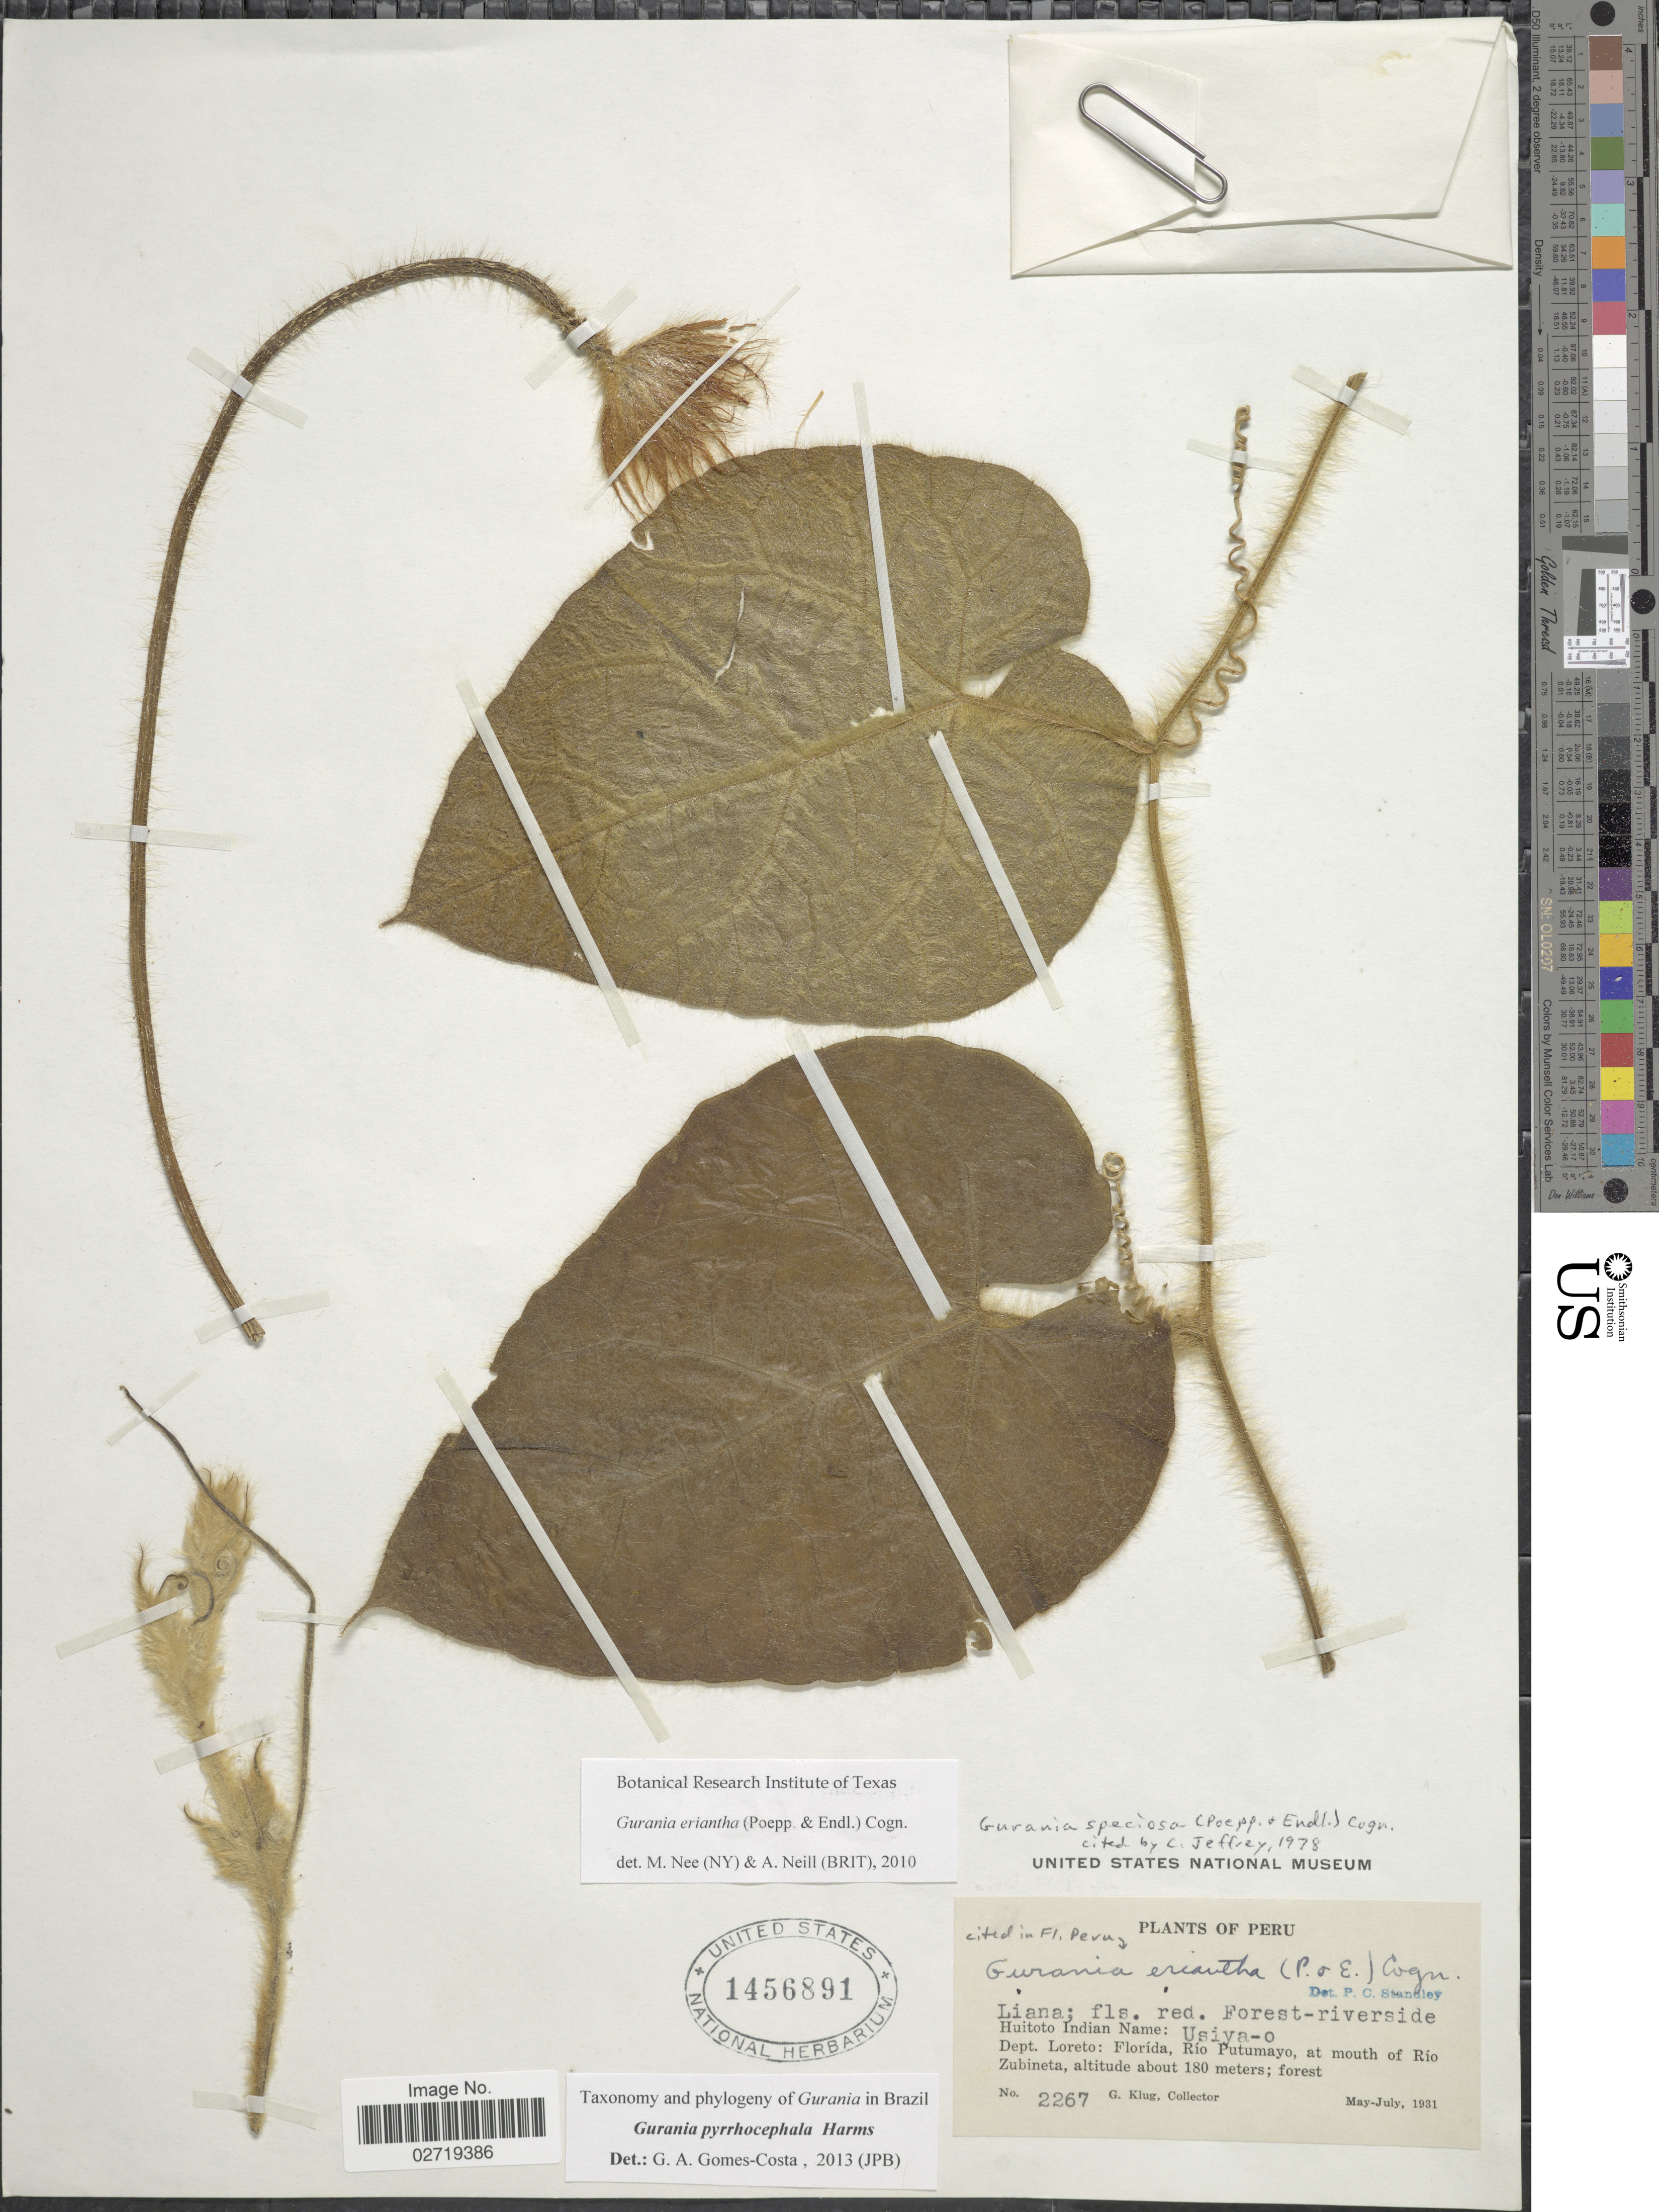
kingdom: Plantae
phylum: Tracheophyta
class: Magnoliopsida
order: Cucurbitales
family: Cucurbitaceae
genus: Gurania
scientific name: Gurania pyrrhocephala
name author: Harms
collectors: G. Klug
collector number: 2267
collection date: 1931-05/1931-07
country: Peru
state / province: Loreto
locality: Forest-riverside Huitoto Indian Name: Usiya-o, Dept. Loreto: Florída, Río Putumayo, at mouth of Río Zubineta; forest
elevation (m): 180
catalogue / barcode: US 1456891